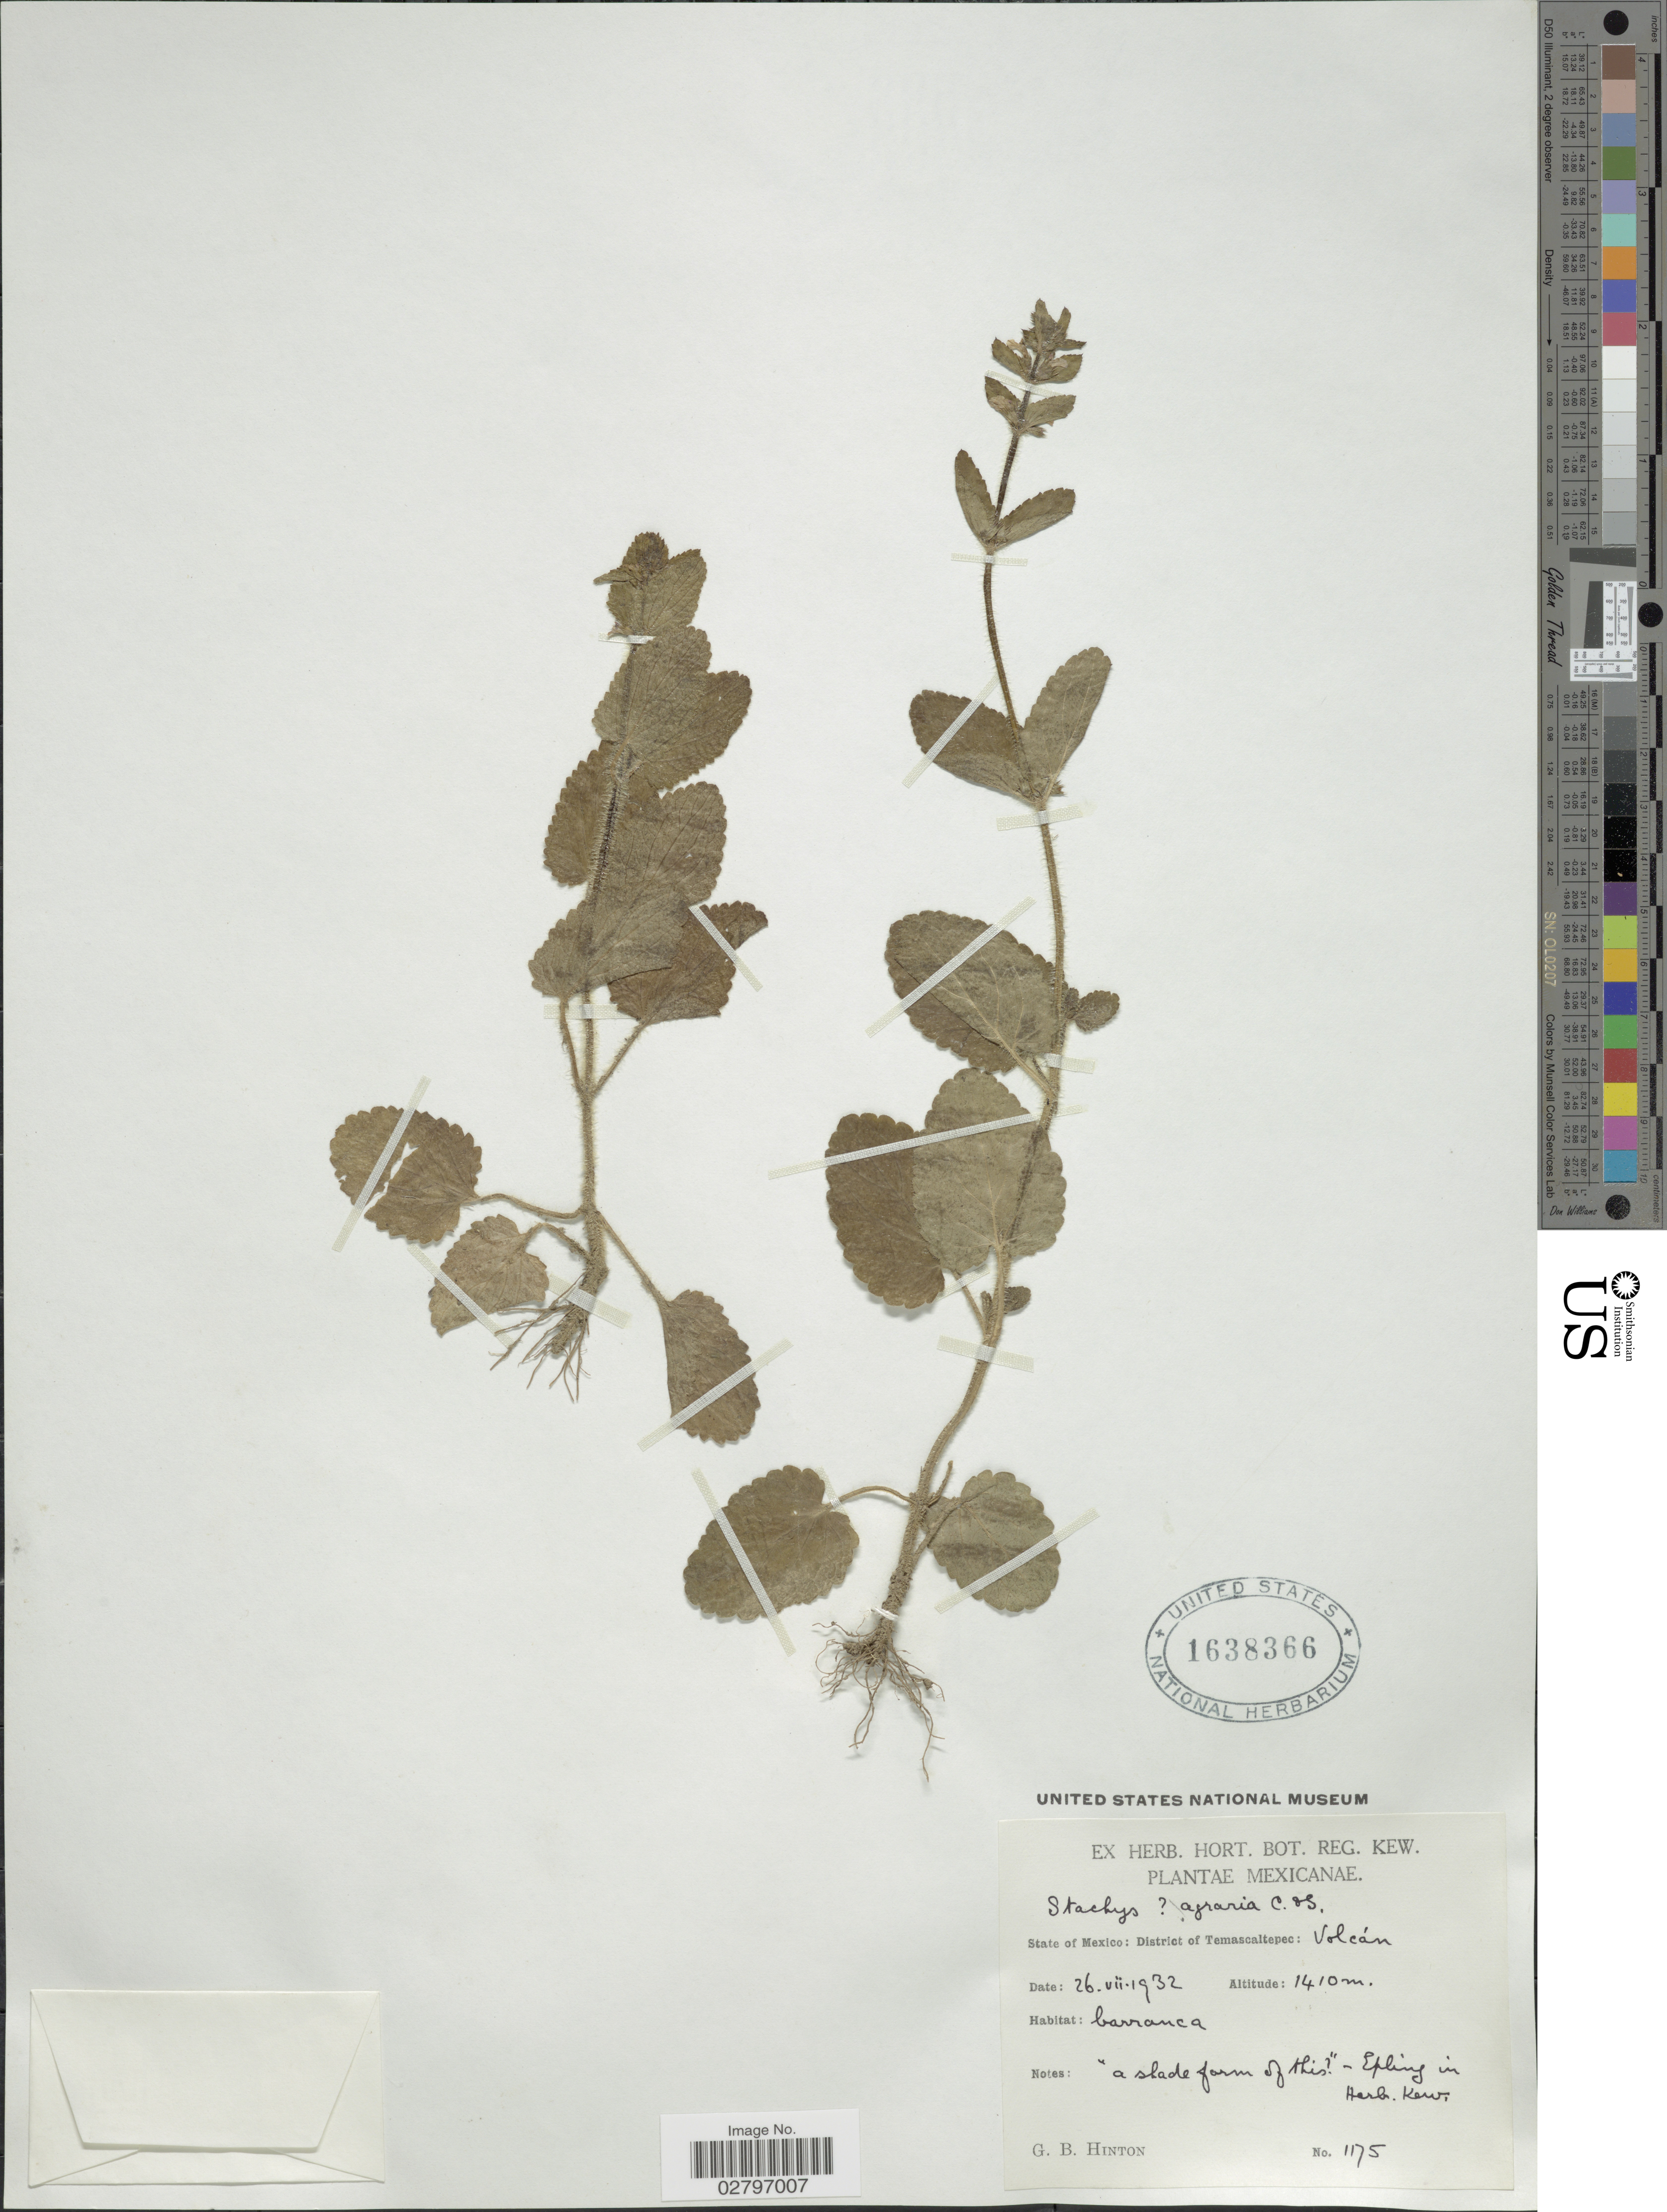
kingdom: Plantae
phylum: Tracheophyta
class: Magnoliopsida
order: Lamiales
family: Lamiaceae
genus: Stachys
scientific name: Stachys agraria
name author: Schltdl. & Cham.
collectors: G. B. Hinton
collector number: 1175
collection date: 1932-07-26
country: Mexico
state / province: México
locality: State of Mexico: District of Temascaltepec: Volcán.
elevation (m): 1410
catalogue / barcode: US 1638366